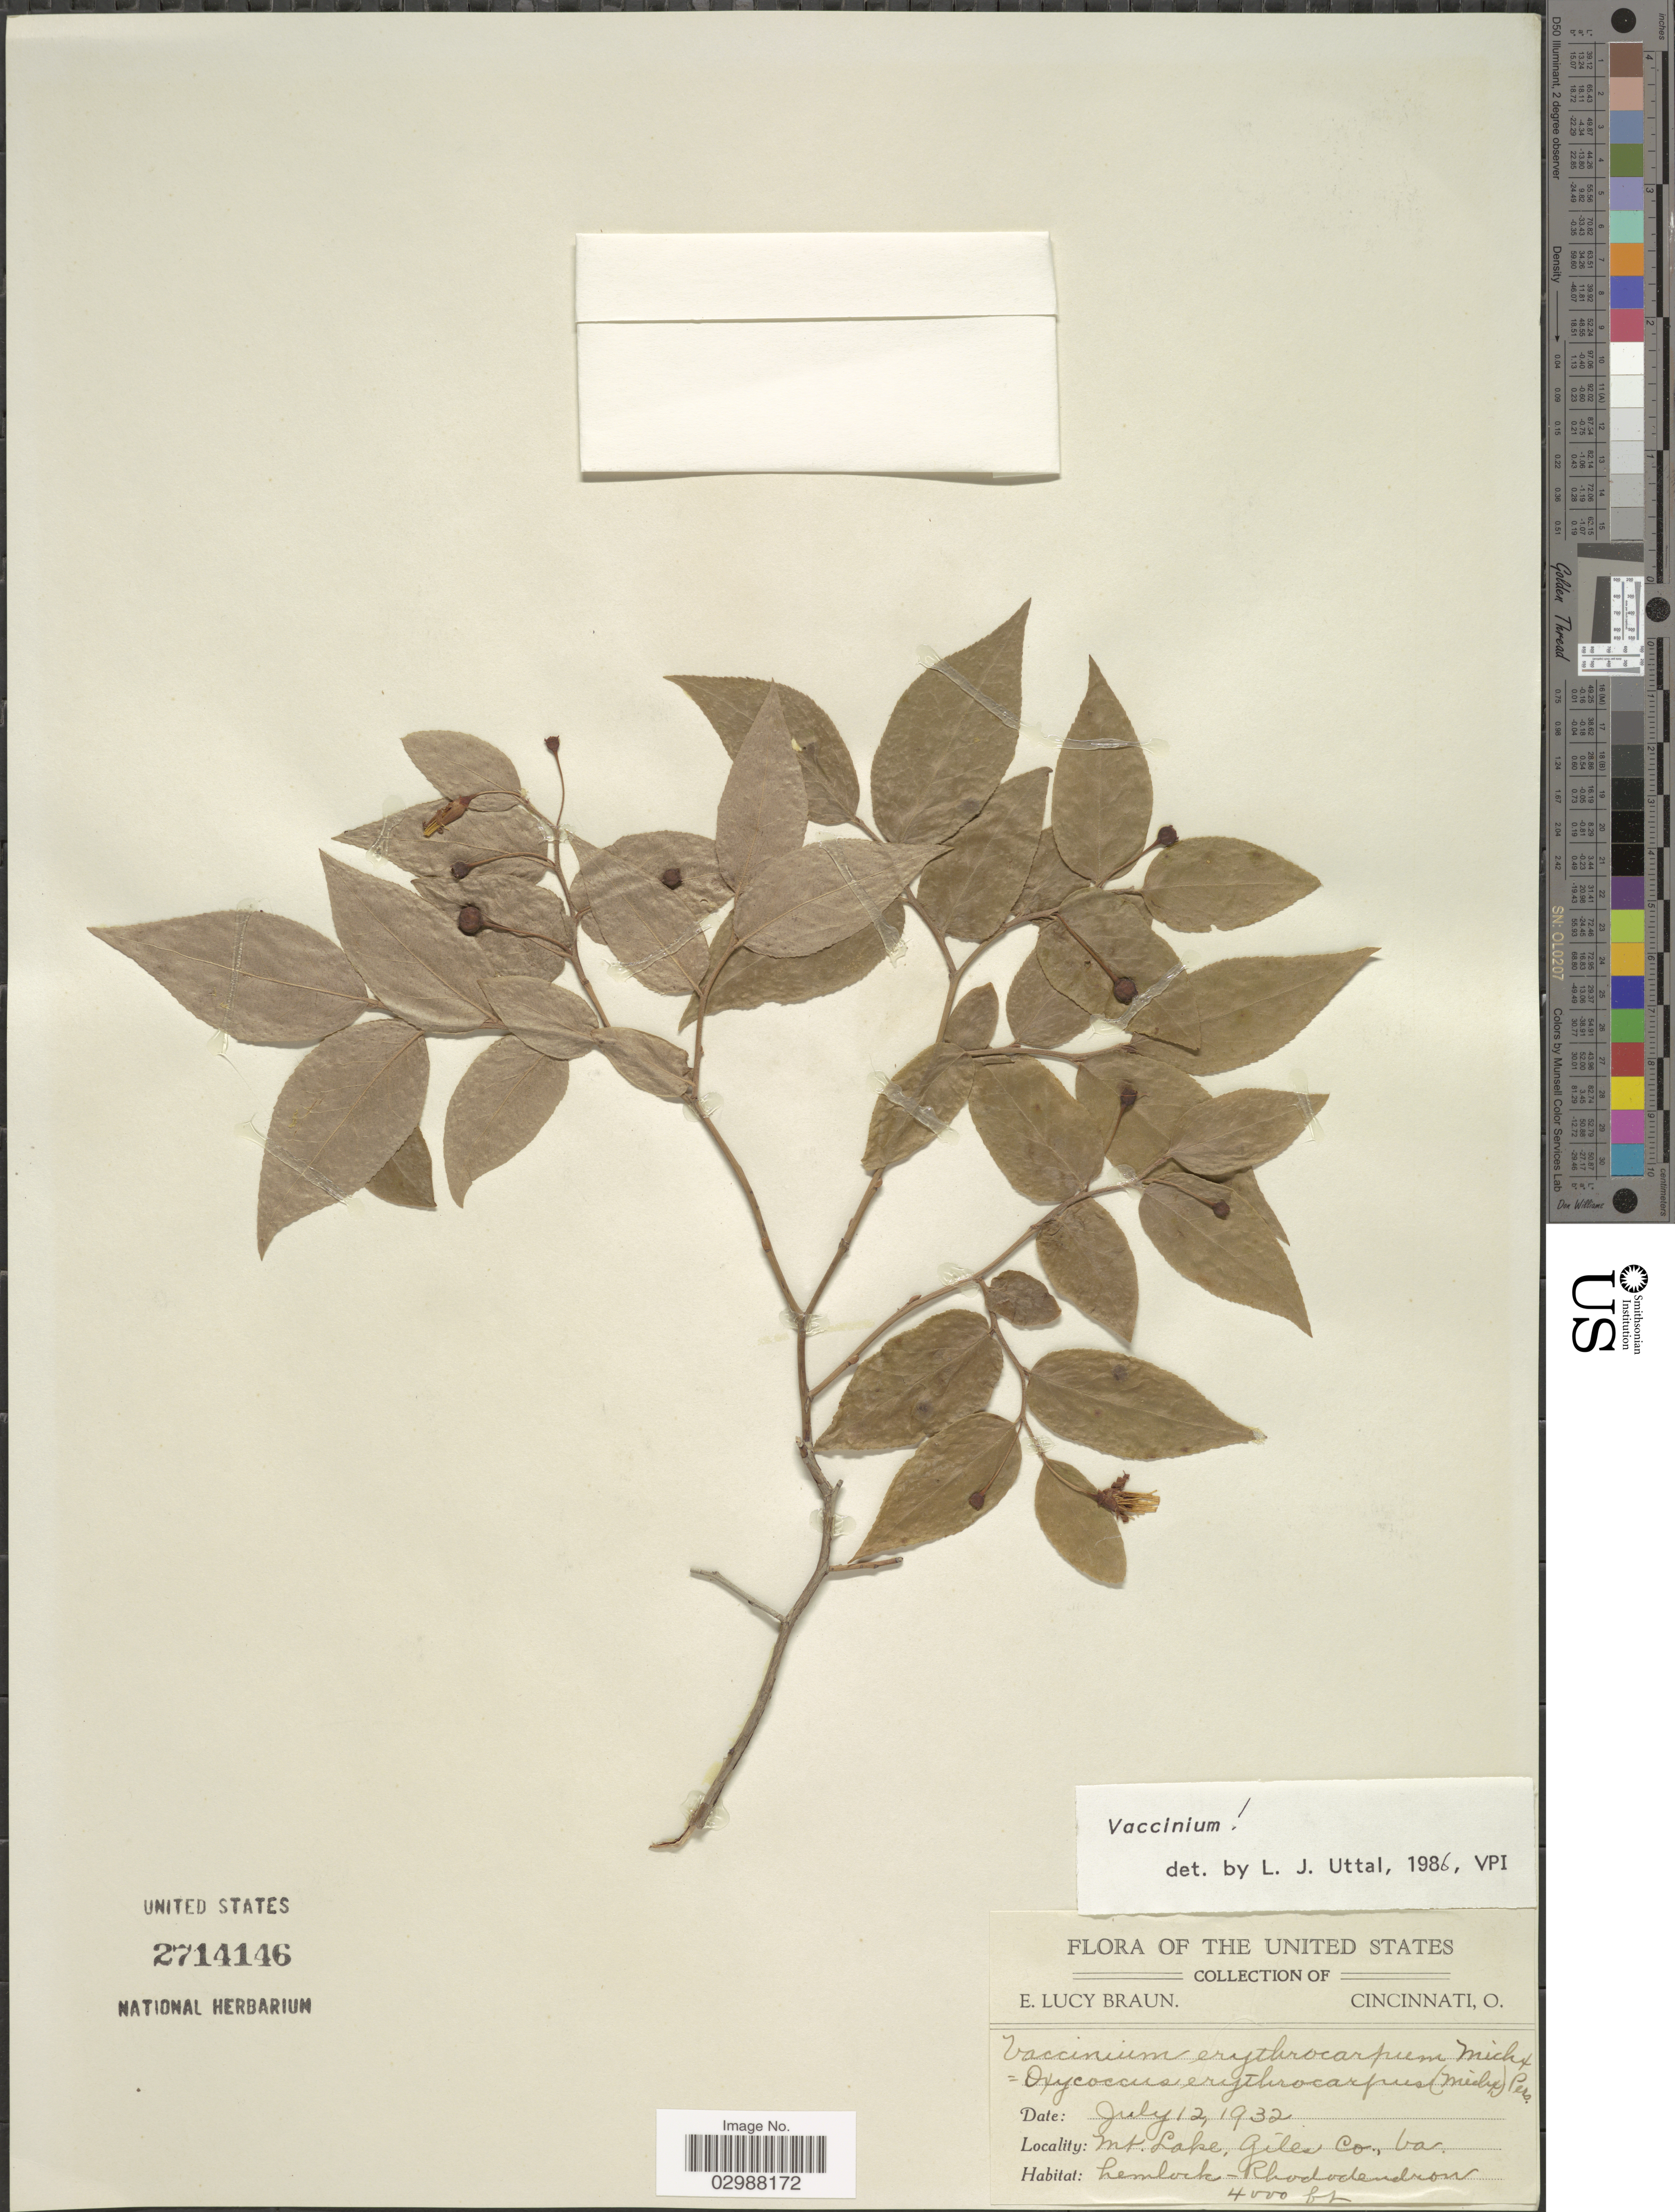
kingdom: Plantae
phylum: Tracheophyta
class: Magnoliopsida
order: Ericales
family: Ericaceae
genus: Vaccinium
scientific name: Vaccinium erythrocarpum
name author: Michx.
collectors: E. L. Braun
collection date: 1932-07-12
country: United States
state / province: Virginia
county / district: Giles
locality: Mt. Lake, Giles Co.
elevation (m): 1219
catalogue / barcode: US 2714146